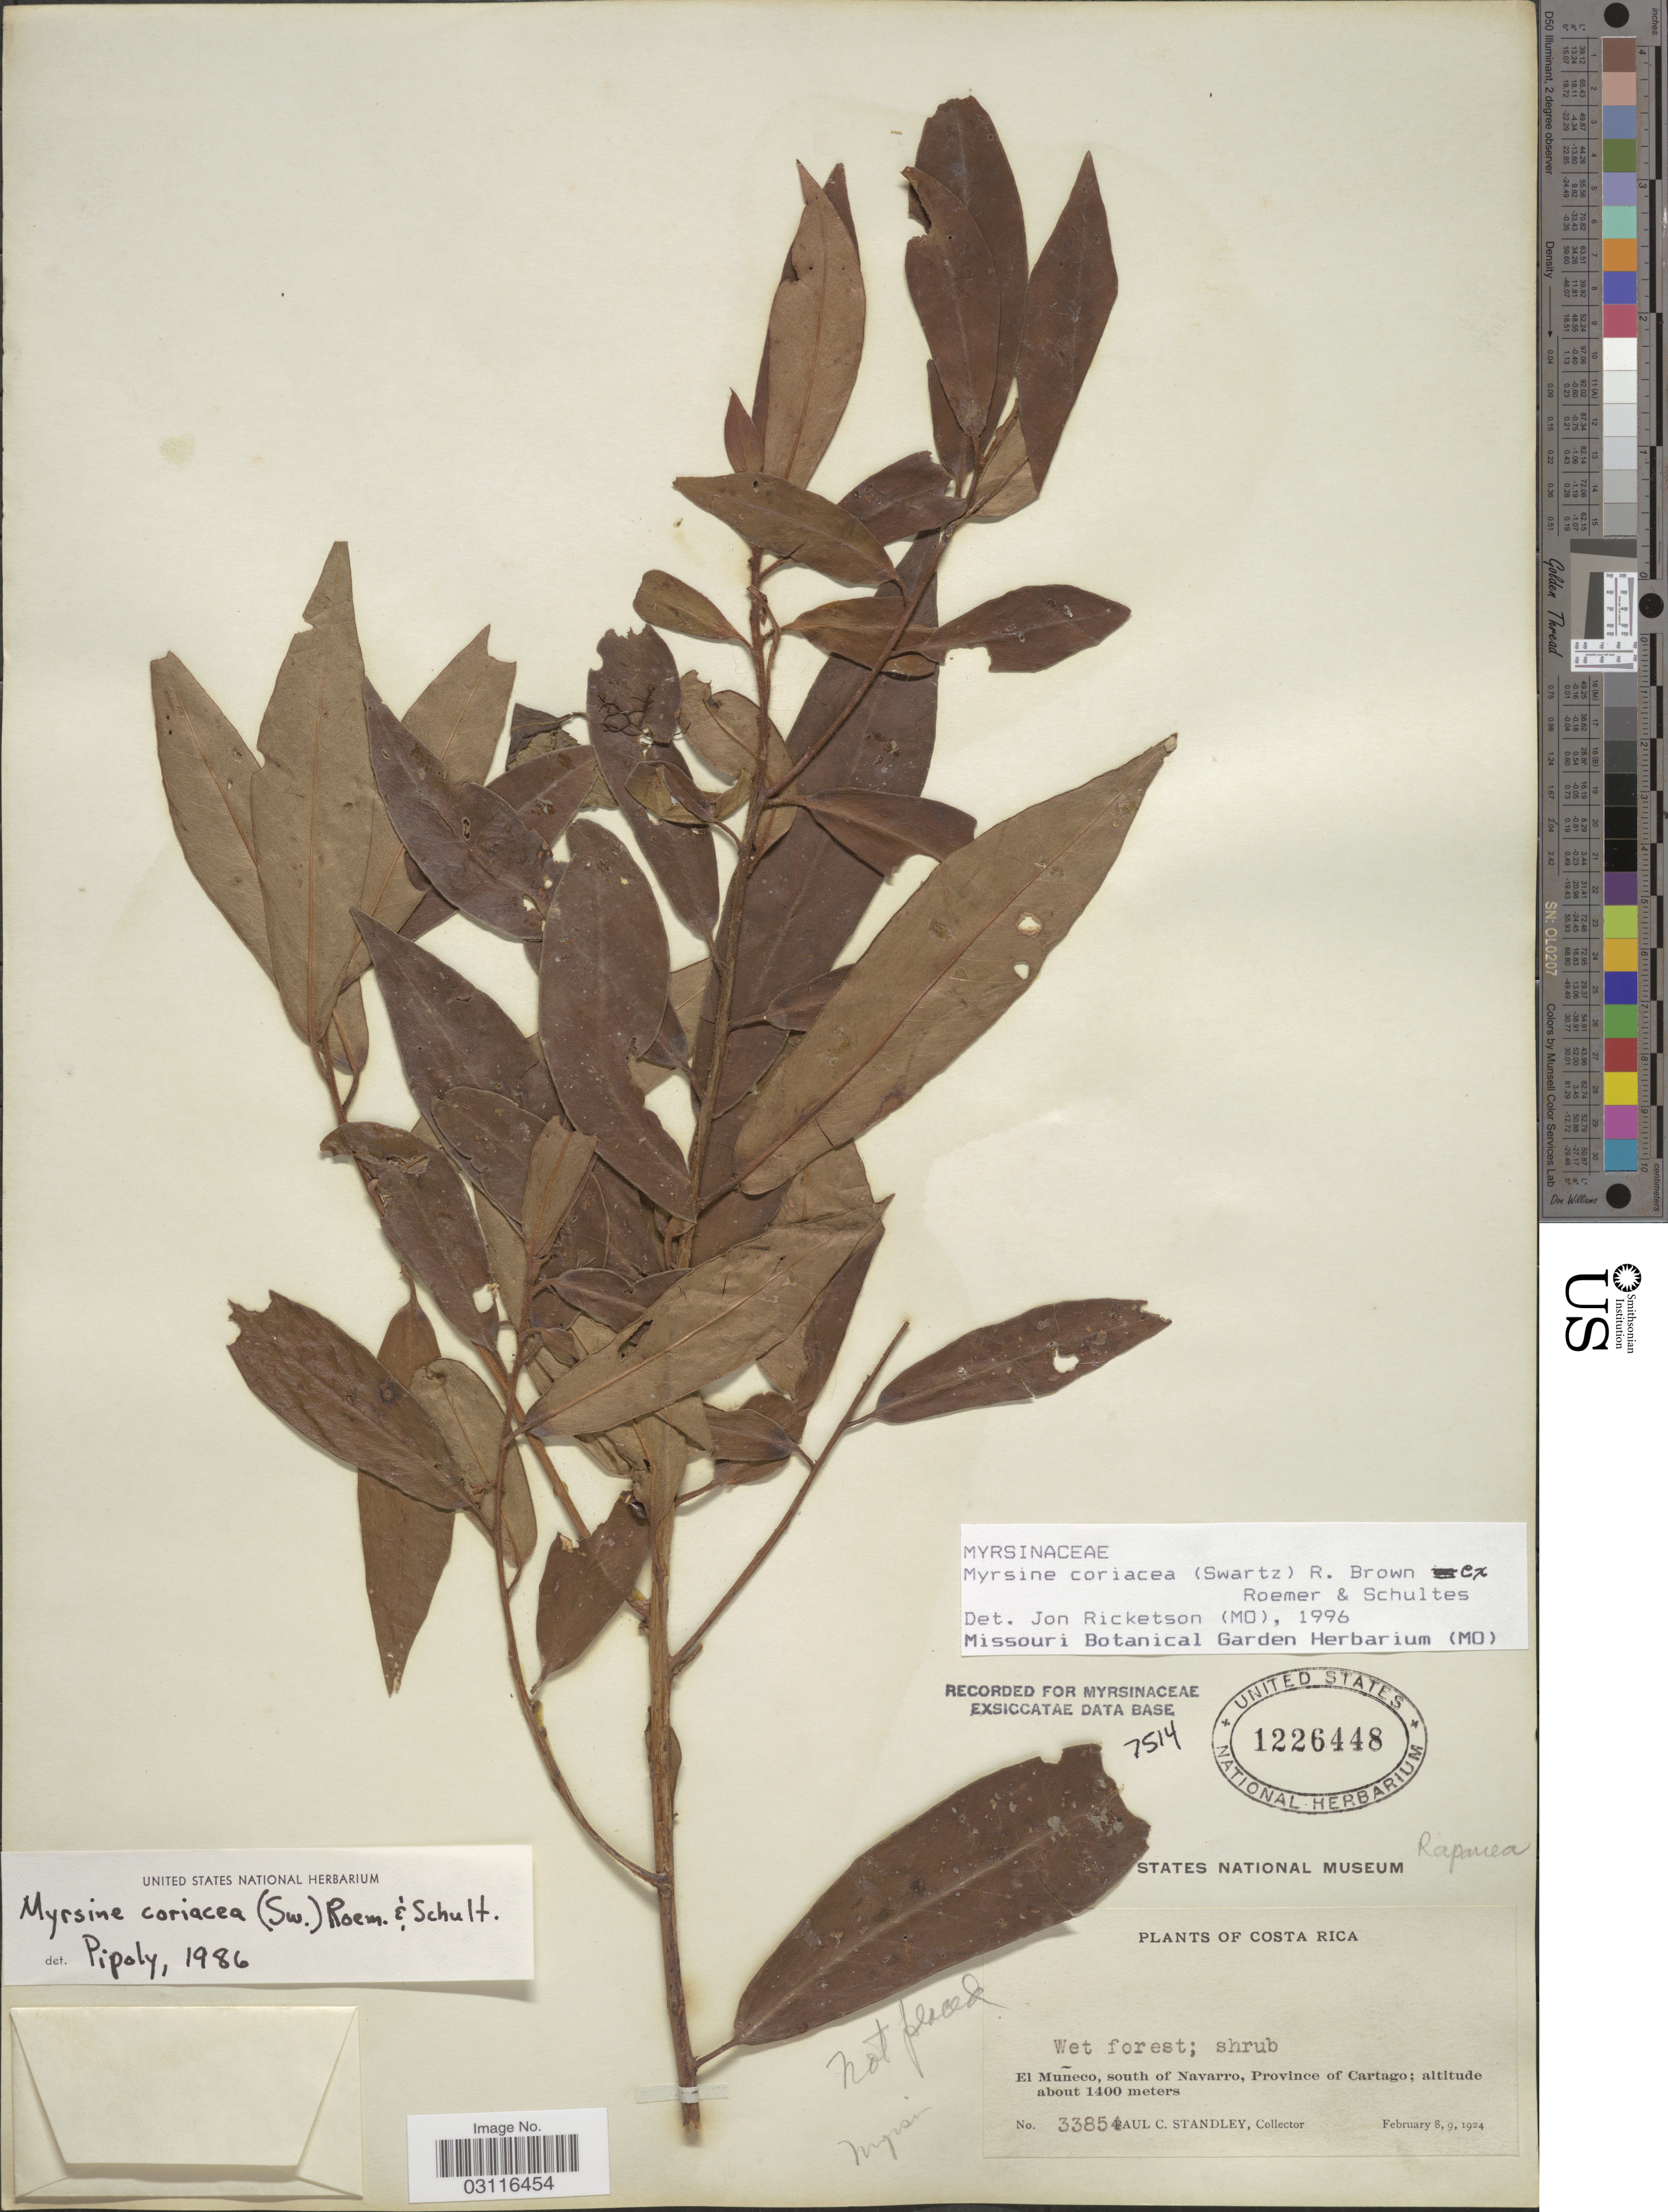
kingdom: Plantae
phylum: Tracheophyta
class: Magnoliopsida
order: Ericales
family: Primulaceae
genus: Myrsine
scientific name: Myrsine coriacea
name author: (Sw.) R. Br. ex Roem. & Schult.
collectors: P. C. Standley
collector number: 33854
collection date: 1924-02-08/1924-02-09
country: Costa Rica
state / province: Cartago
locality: El Muñeco, south of Navarro.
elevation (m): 1400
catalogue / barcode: US 1226448